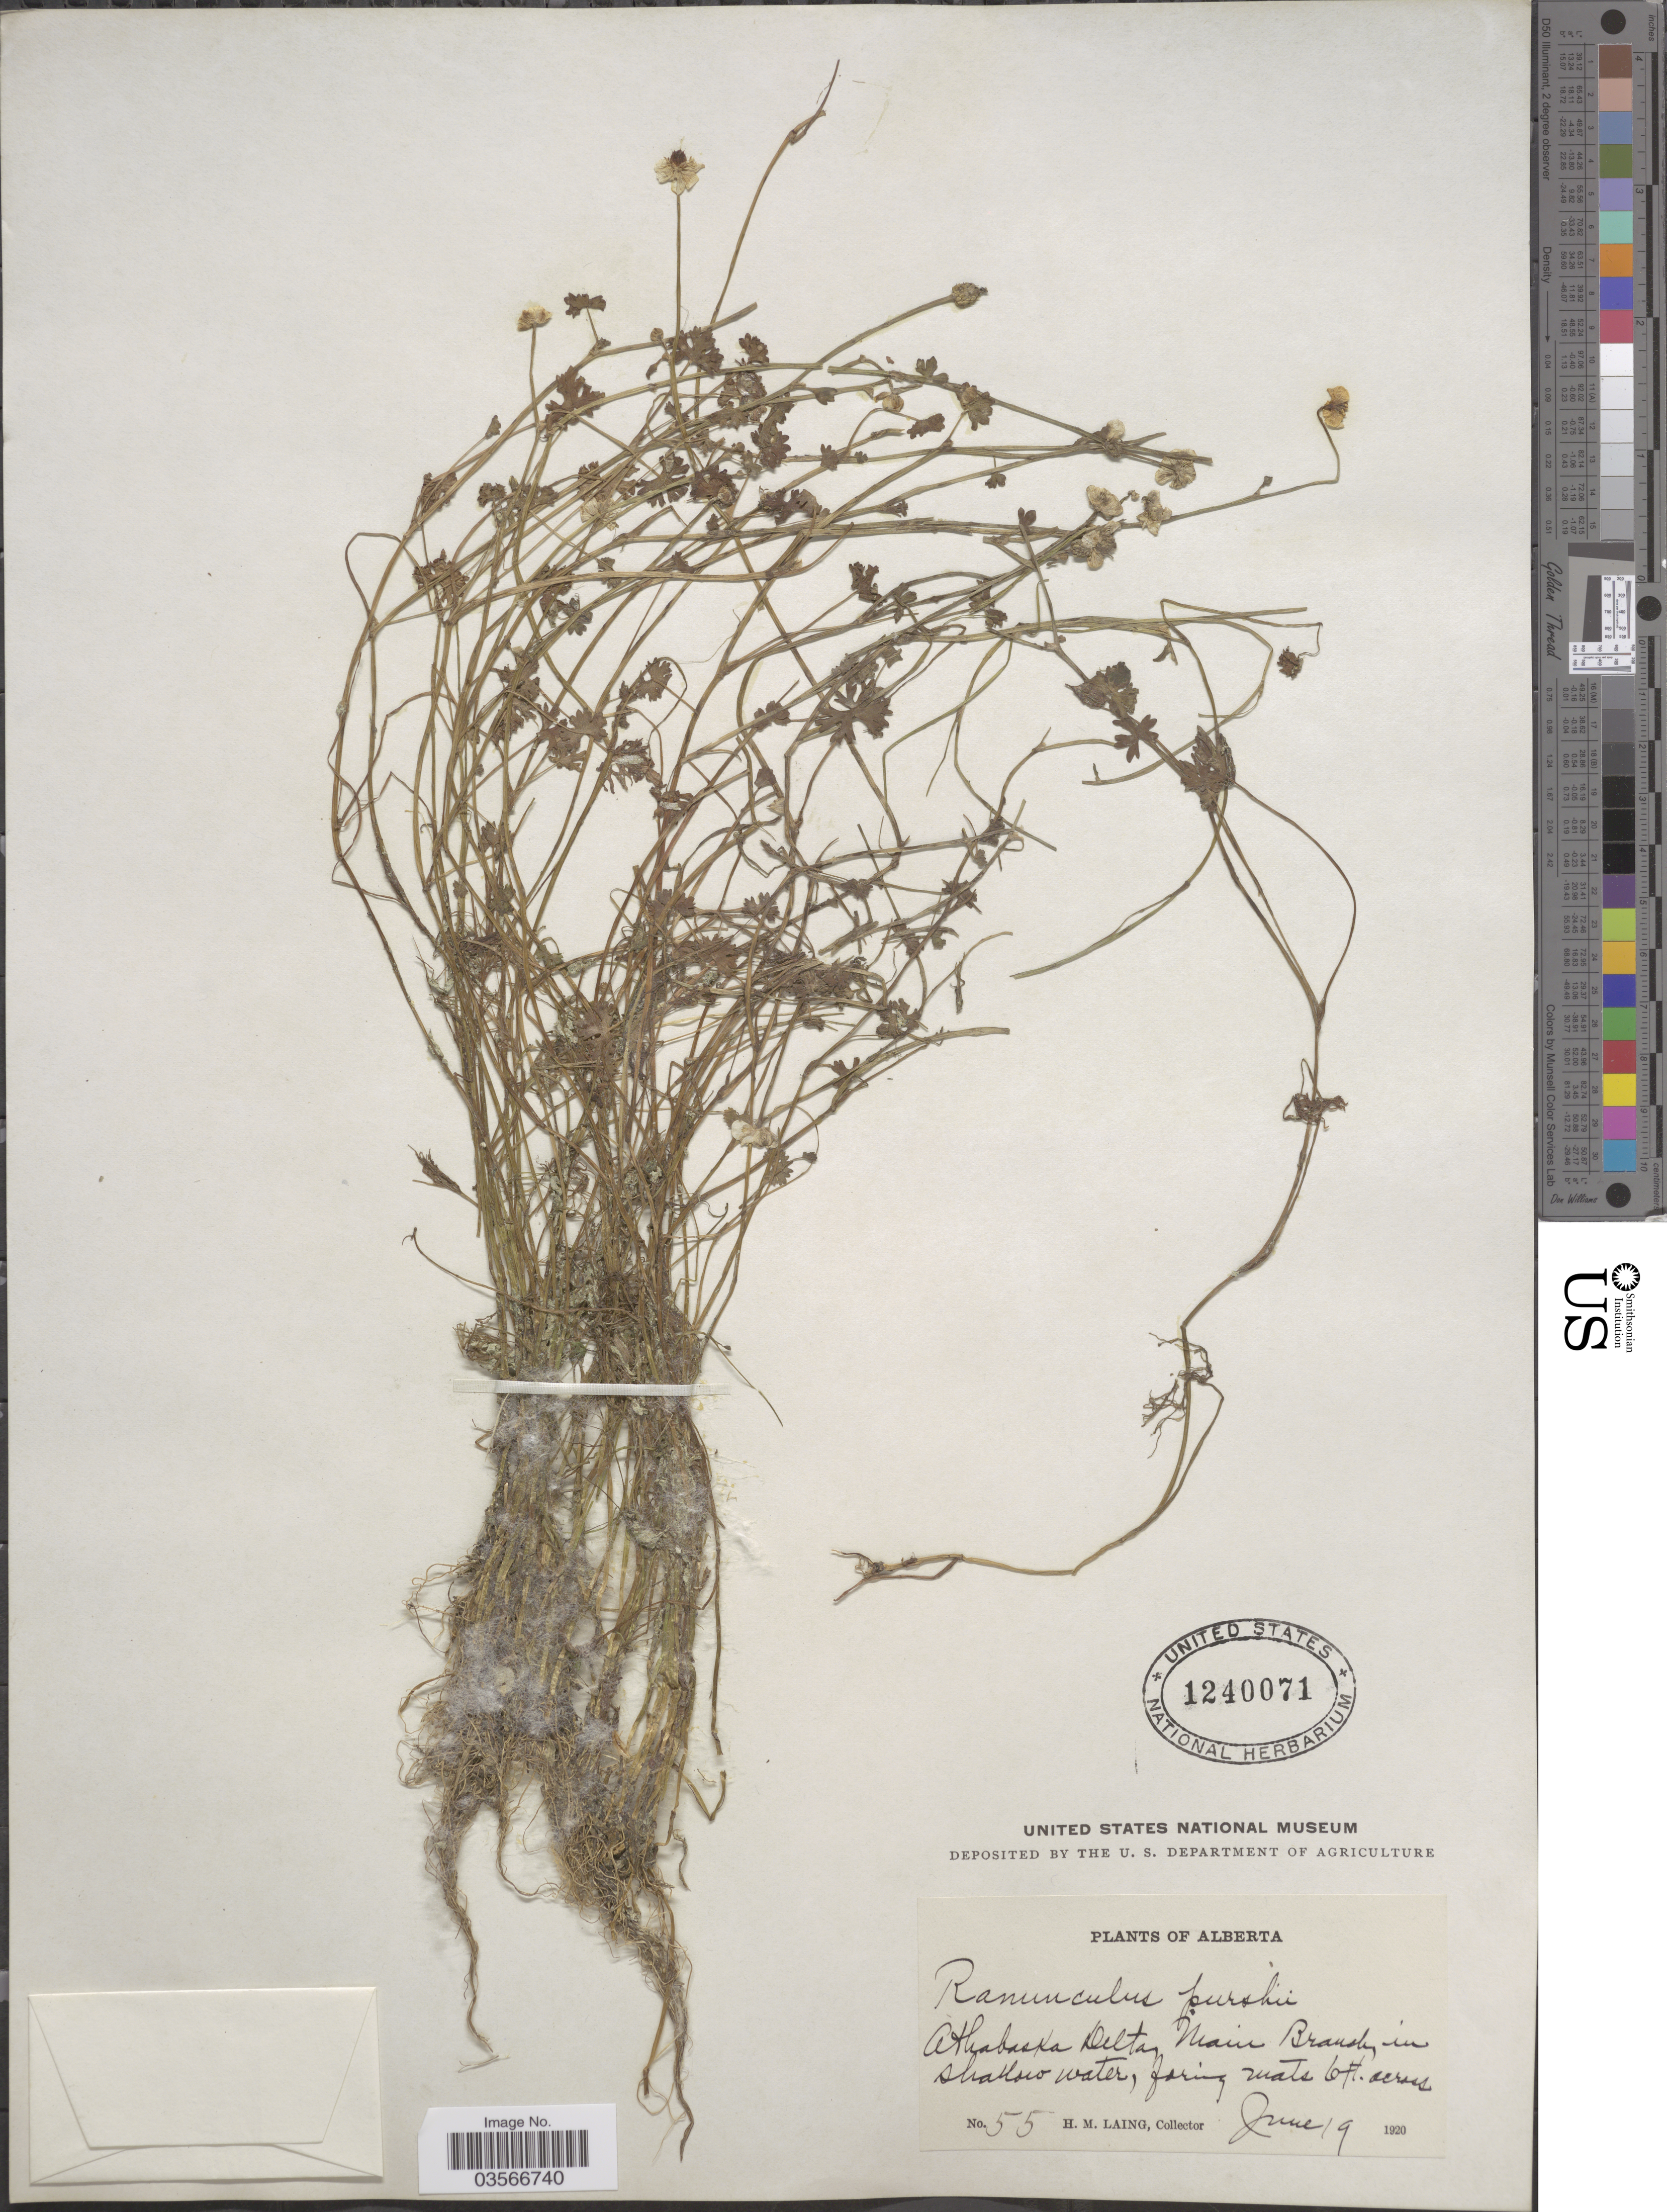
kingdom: Plantae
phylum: Tracheophyta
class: Magnoliopsida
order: Ranunculales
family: Ranunculaceae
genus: Ranunculus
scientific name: Ranunculus gmelinii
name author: DC.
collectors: H. Laing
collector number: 55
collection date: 1920-06-19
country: Canada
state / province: Alberta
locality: Athabaska Delta, Main Branch, in shallow water, faring mats 6 ft. across.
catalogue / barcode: US 1240071